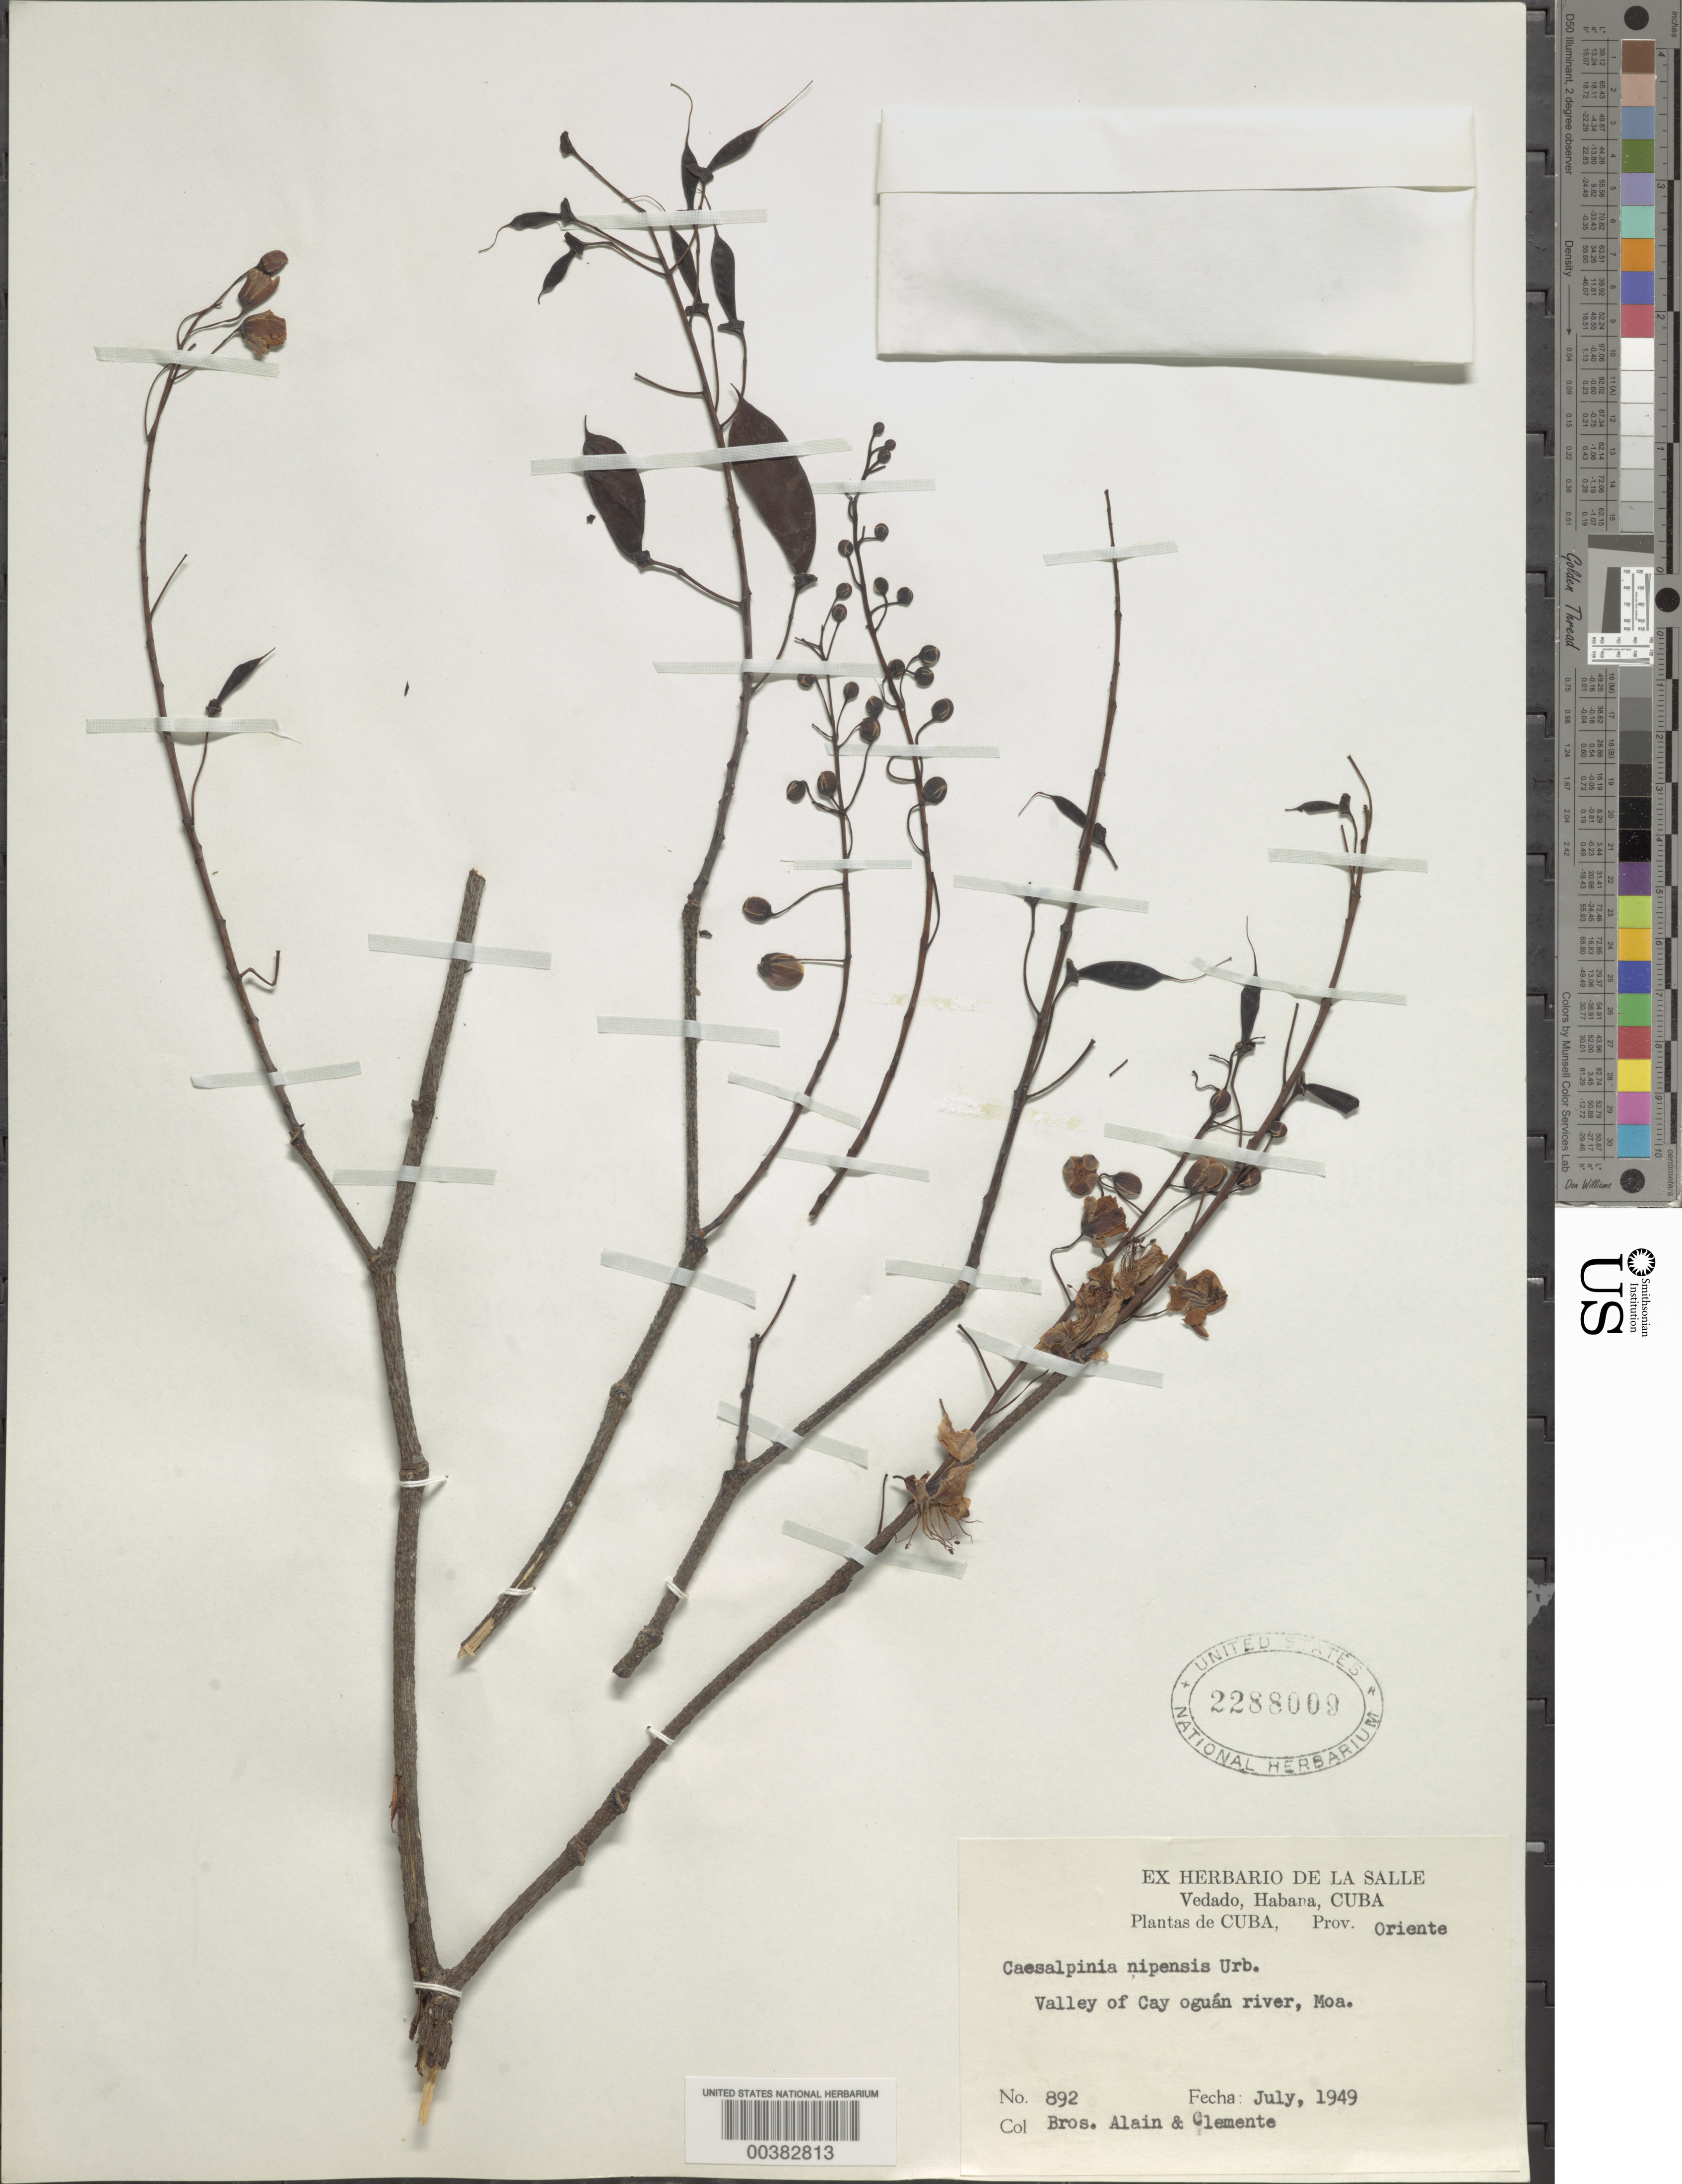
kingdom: Plantae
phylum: Tracheophyta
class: Magnoliopsida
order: Fabales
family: Fabaceae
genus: Caesalpinia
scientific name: Caesalpinia nipensis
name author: Urb.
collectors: A. H. Liogier & Bro. Clemente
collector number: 892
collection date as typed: Jul 1949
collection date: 1949-07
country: Cuba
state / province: Oriente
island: Greater Antilles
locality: Valley of cay oguan river, moa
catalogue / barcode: US 2288009